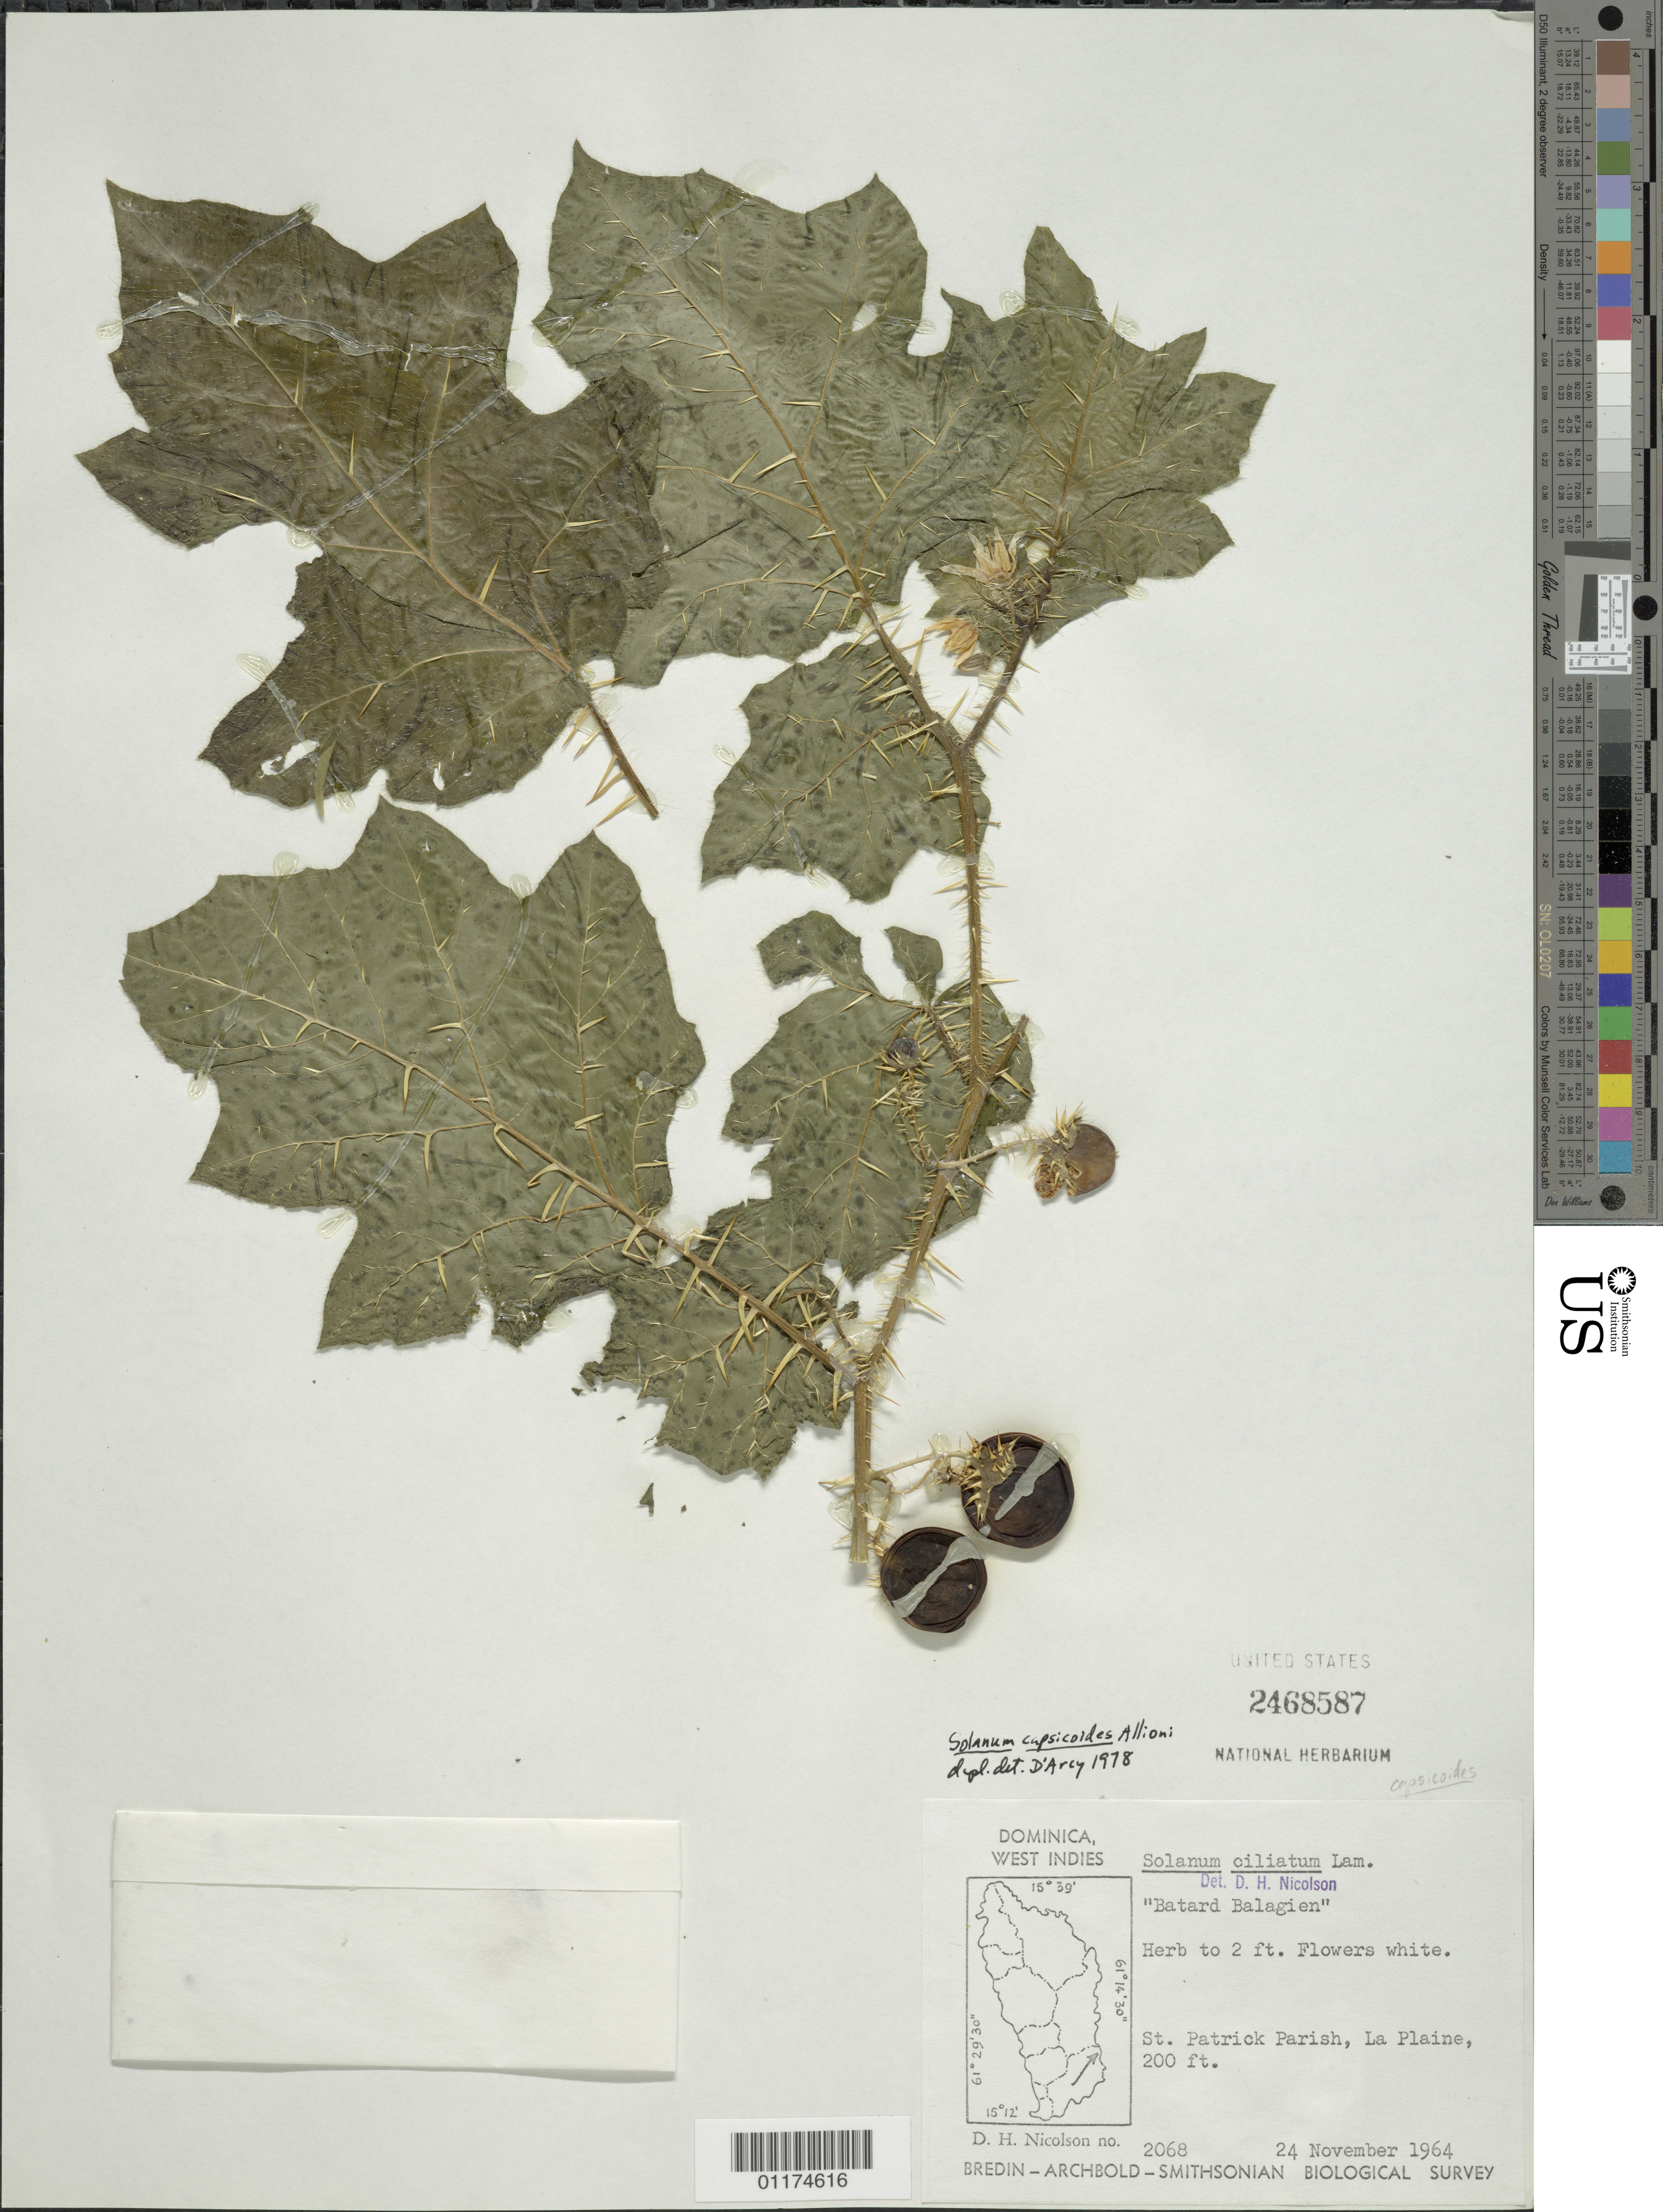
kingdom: Plantae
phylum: Tracheophyta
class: Magnoliopsida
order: Solanales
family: Solanaceae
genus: Solanum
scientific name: Solanum capsicoides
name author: All.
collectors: D. H. Nicolson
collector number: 2068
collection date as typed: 24 Nov 1964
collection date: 1964-11-24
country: Dominica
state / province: St. Patrick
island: Dominica I.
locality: La Plaine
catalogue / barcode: US 2468587